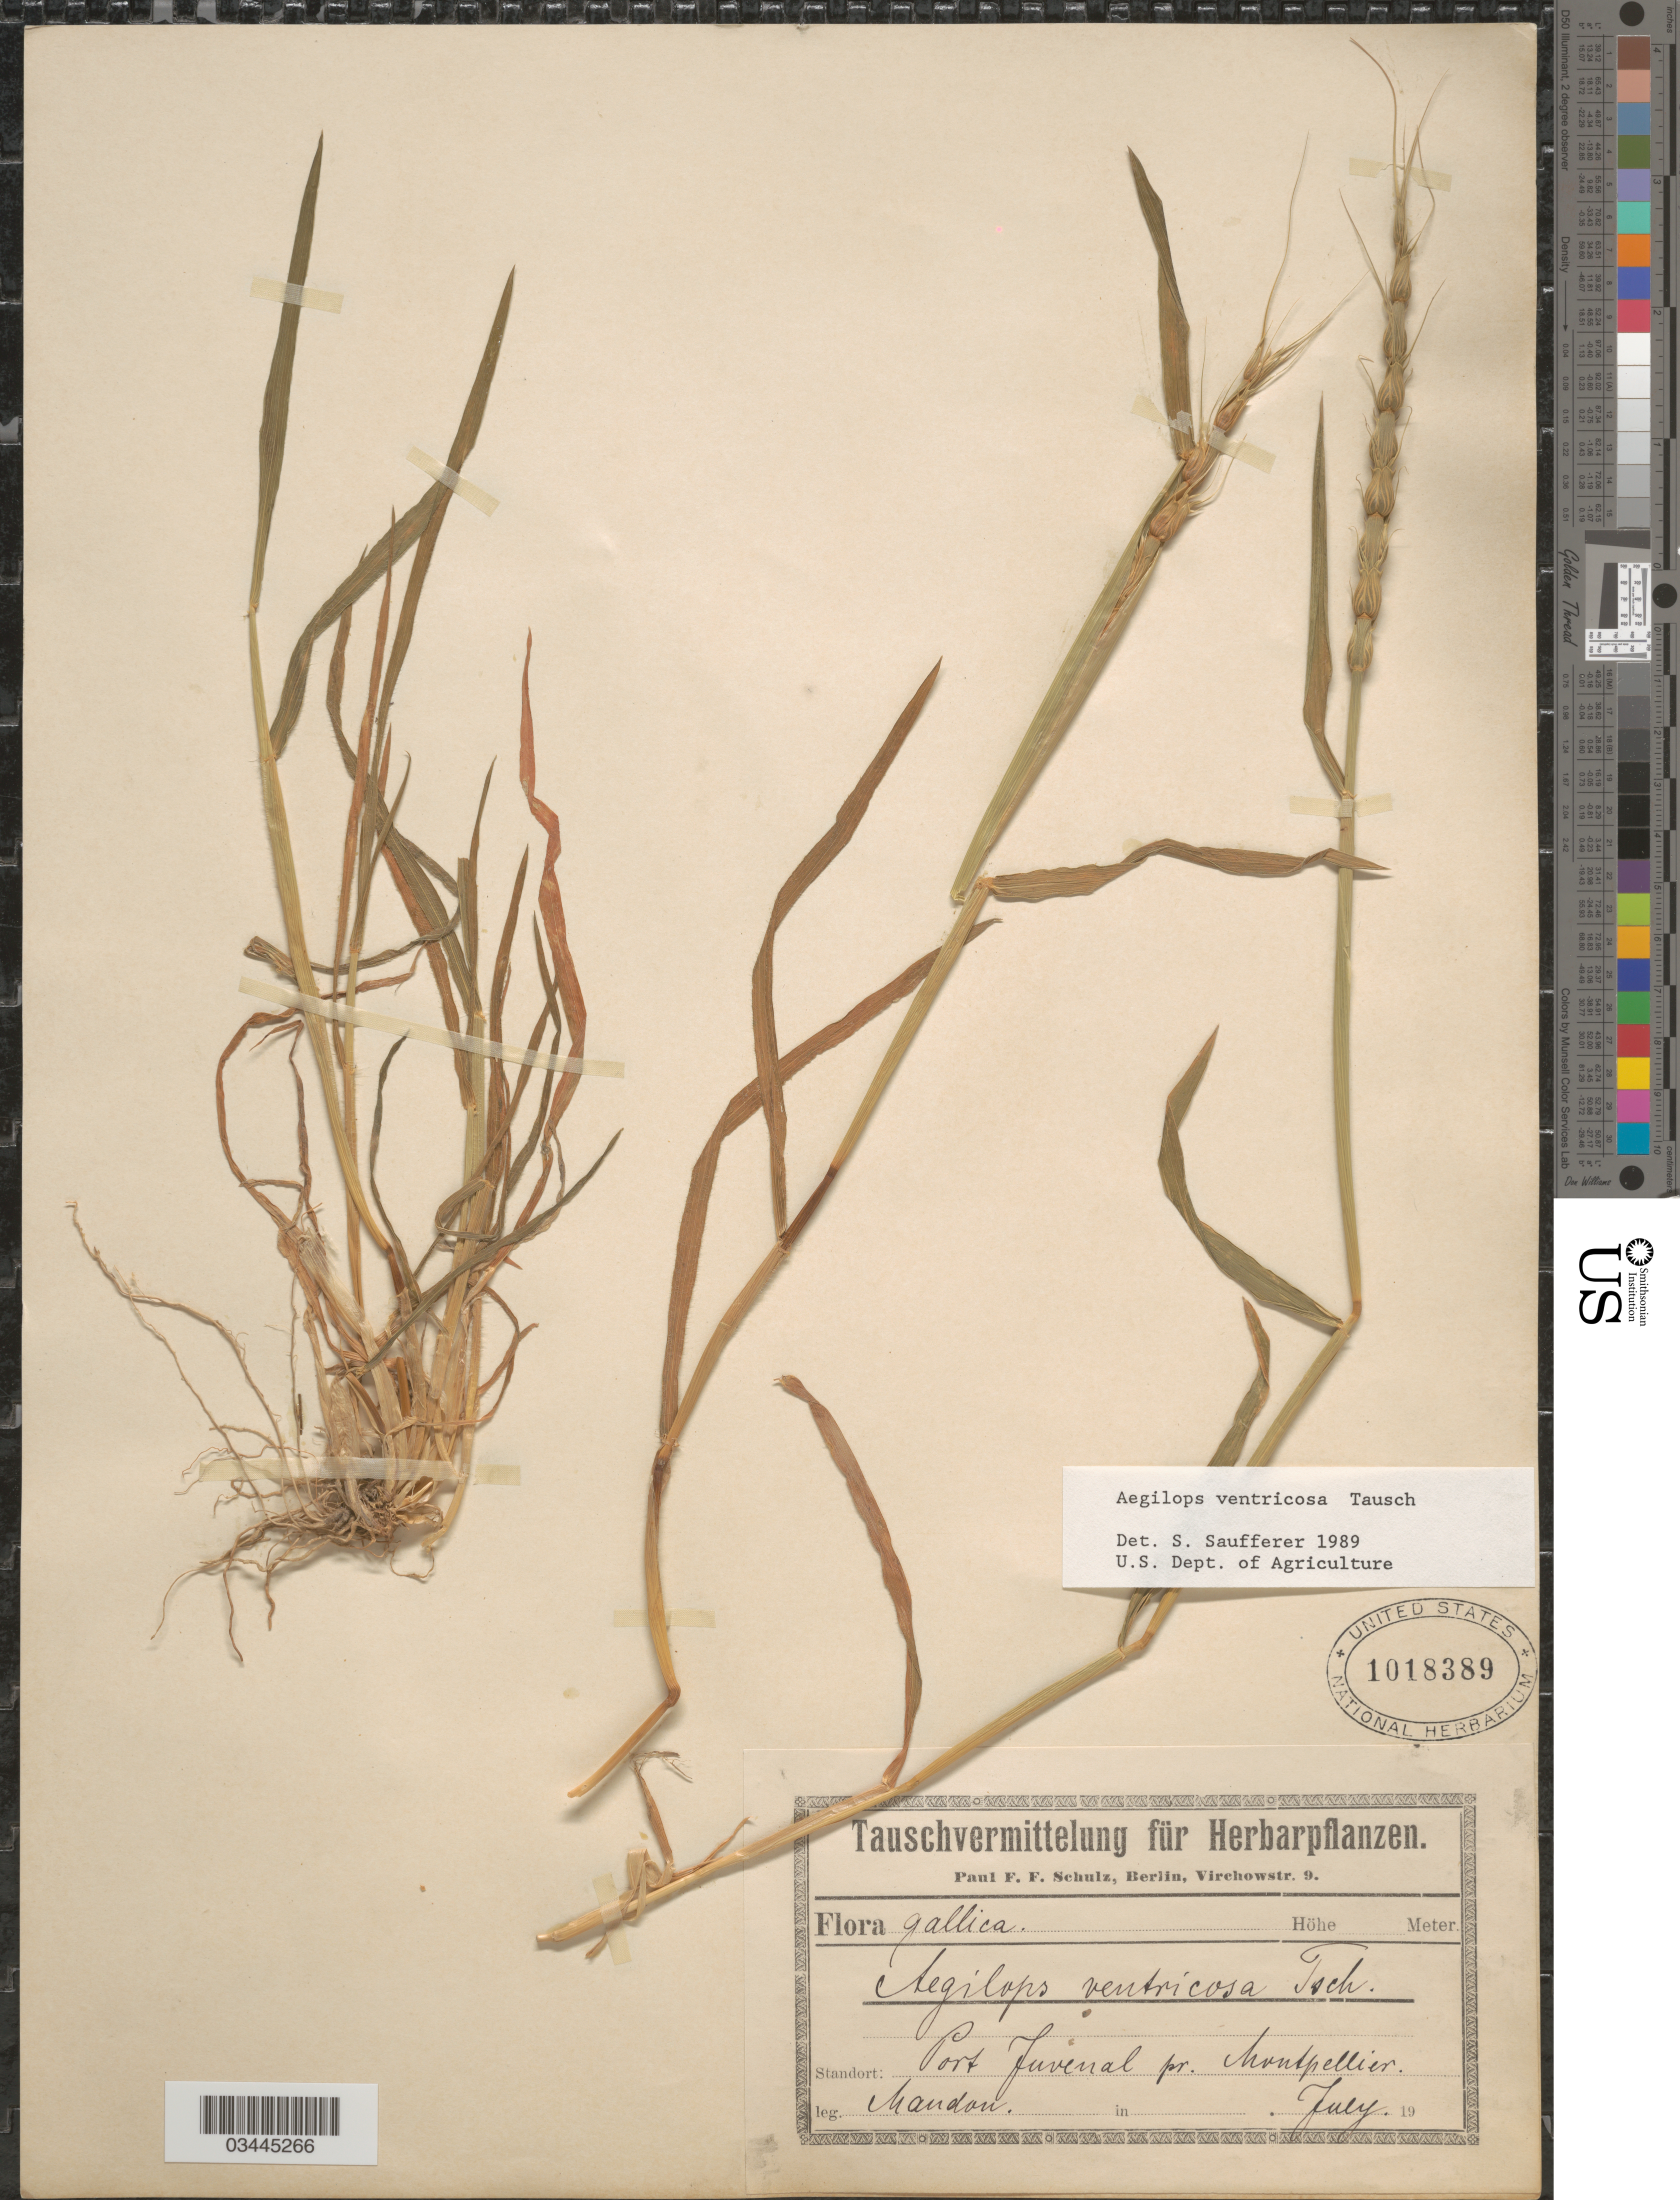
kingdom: Plantae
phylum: Tracheophyta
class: Liliopsida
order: Poales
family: Poaceae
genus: Aegilops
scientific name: Aegilops ventricosa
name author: Tausch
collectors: Mandon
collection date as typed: July 19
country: France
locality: Gallica. Port Juvenal pr. Montpellier.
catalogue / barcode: US 1018389